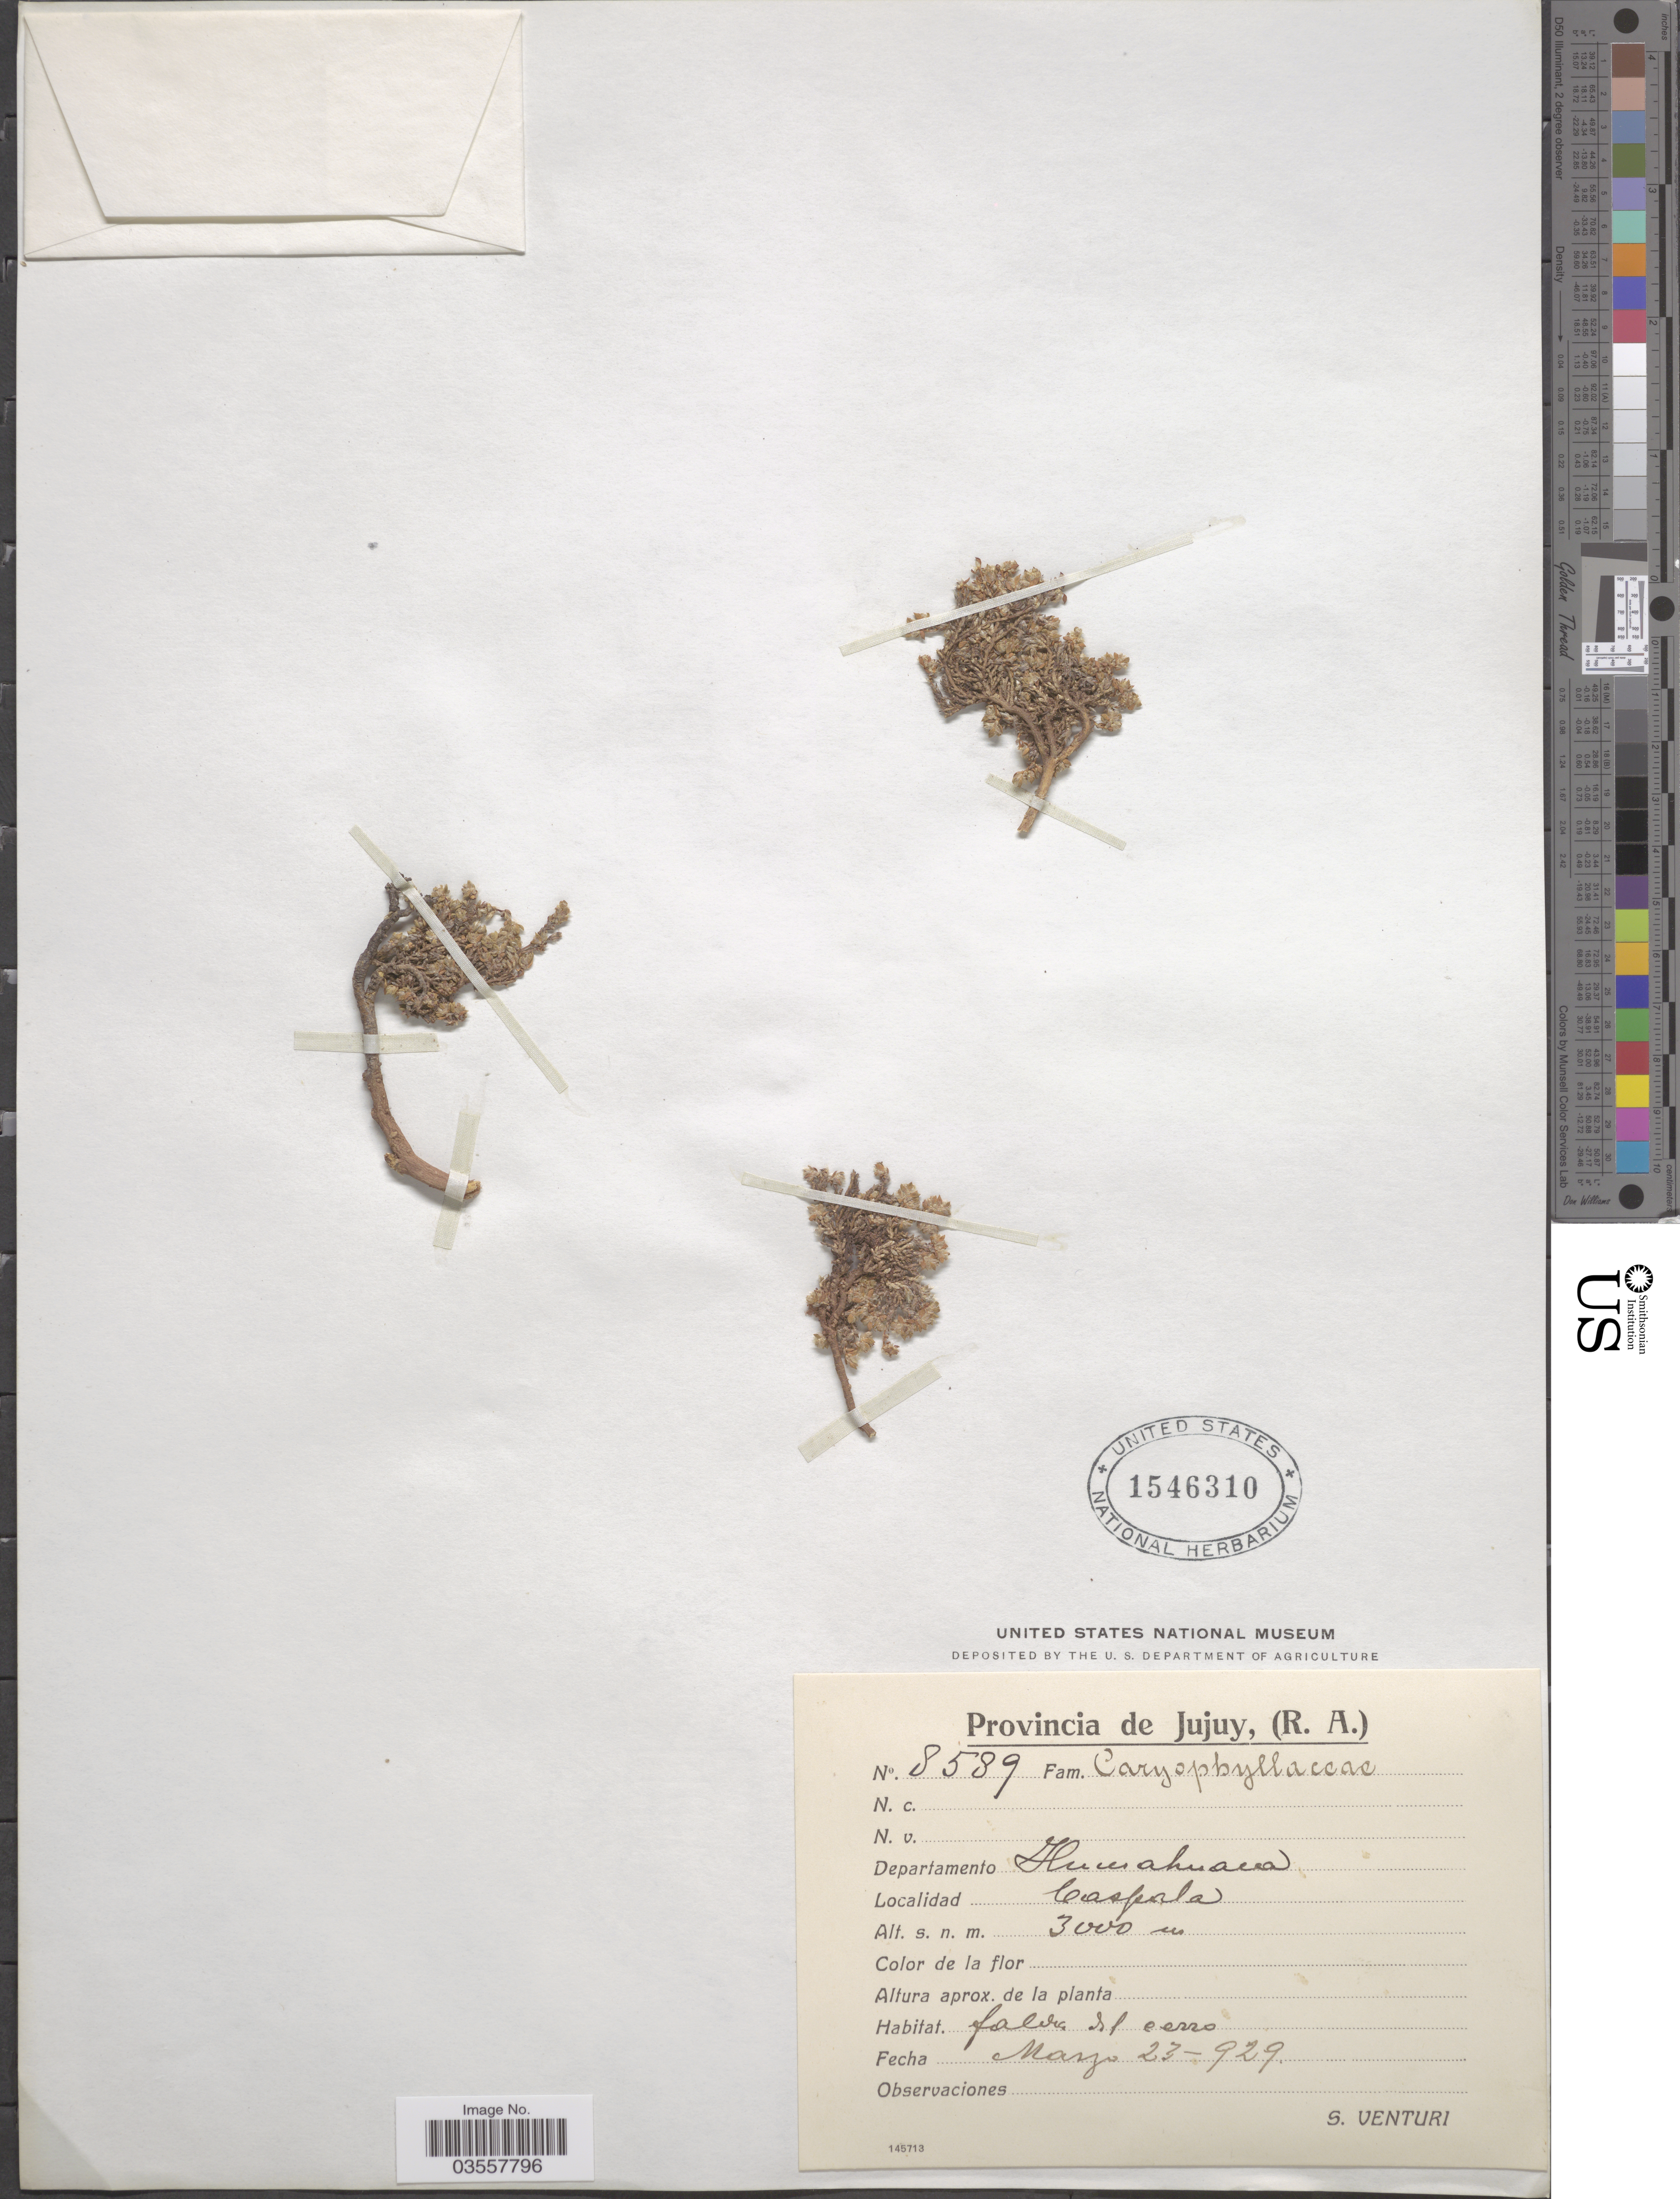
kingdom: Plantae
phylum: Tracheophyta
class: Magnoliopsida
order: Caryophyllales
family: Caryophyllaceae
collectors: S. Venturi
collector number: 8589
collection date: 1929-03-23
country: Argentina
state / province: Jujuy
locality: Departamento Humahuaca. Caspala.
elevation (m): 3000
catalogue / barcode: US 1546310